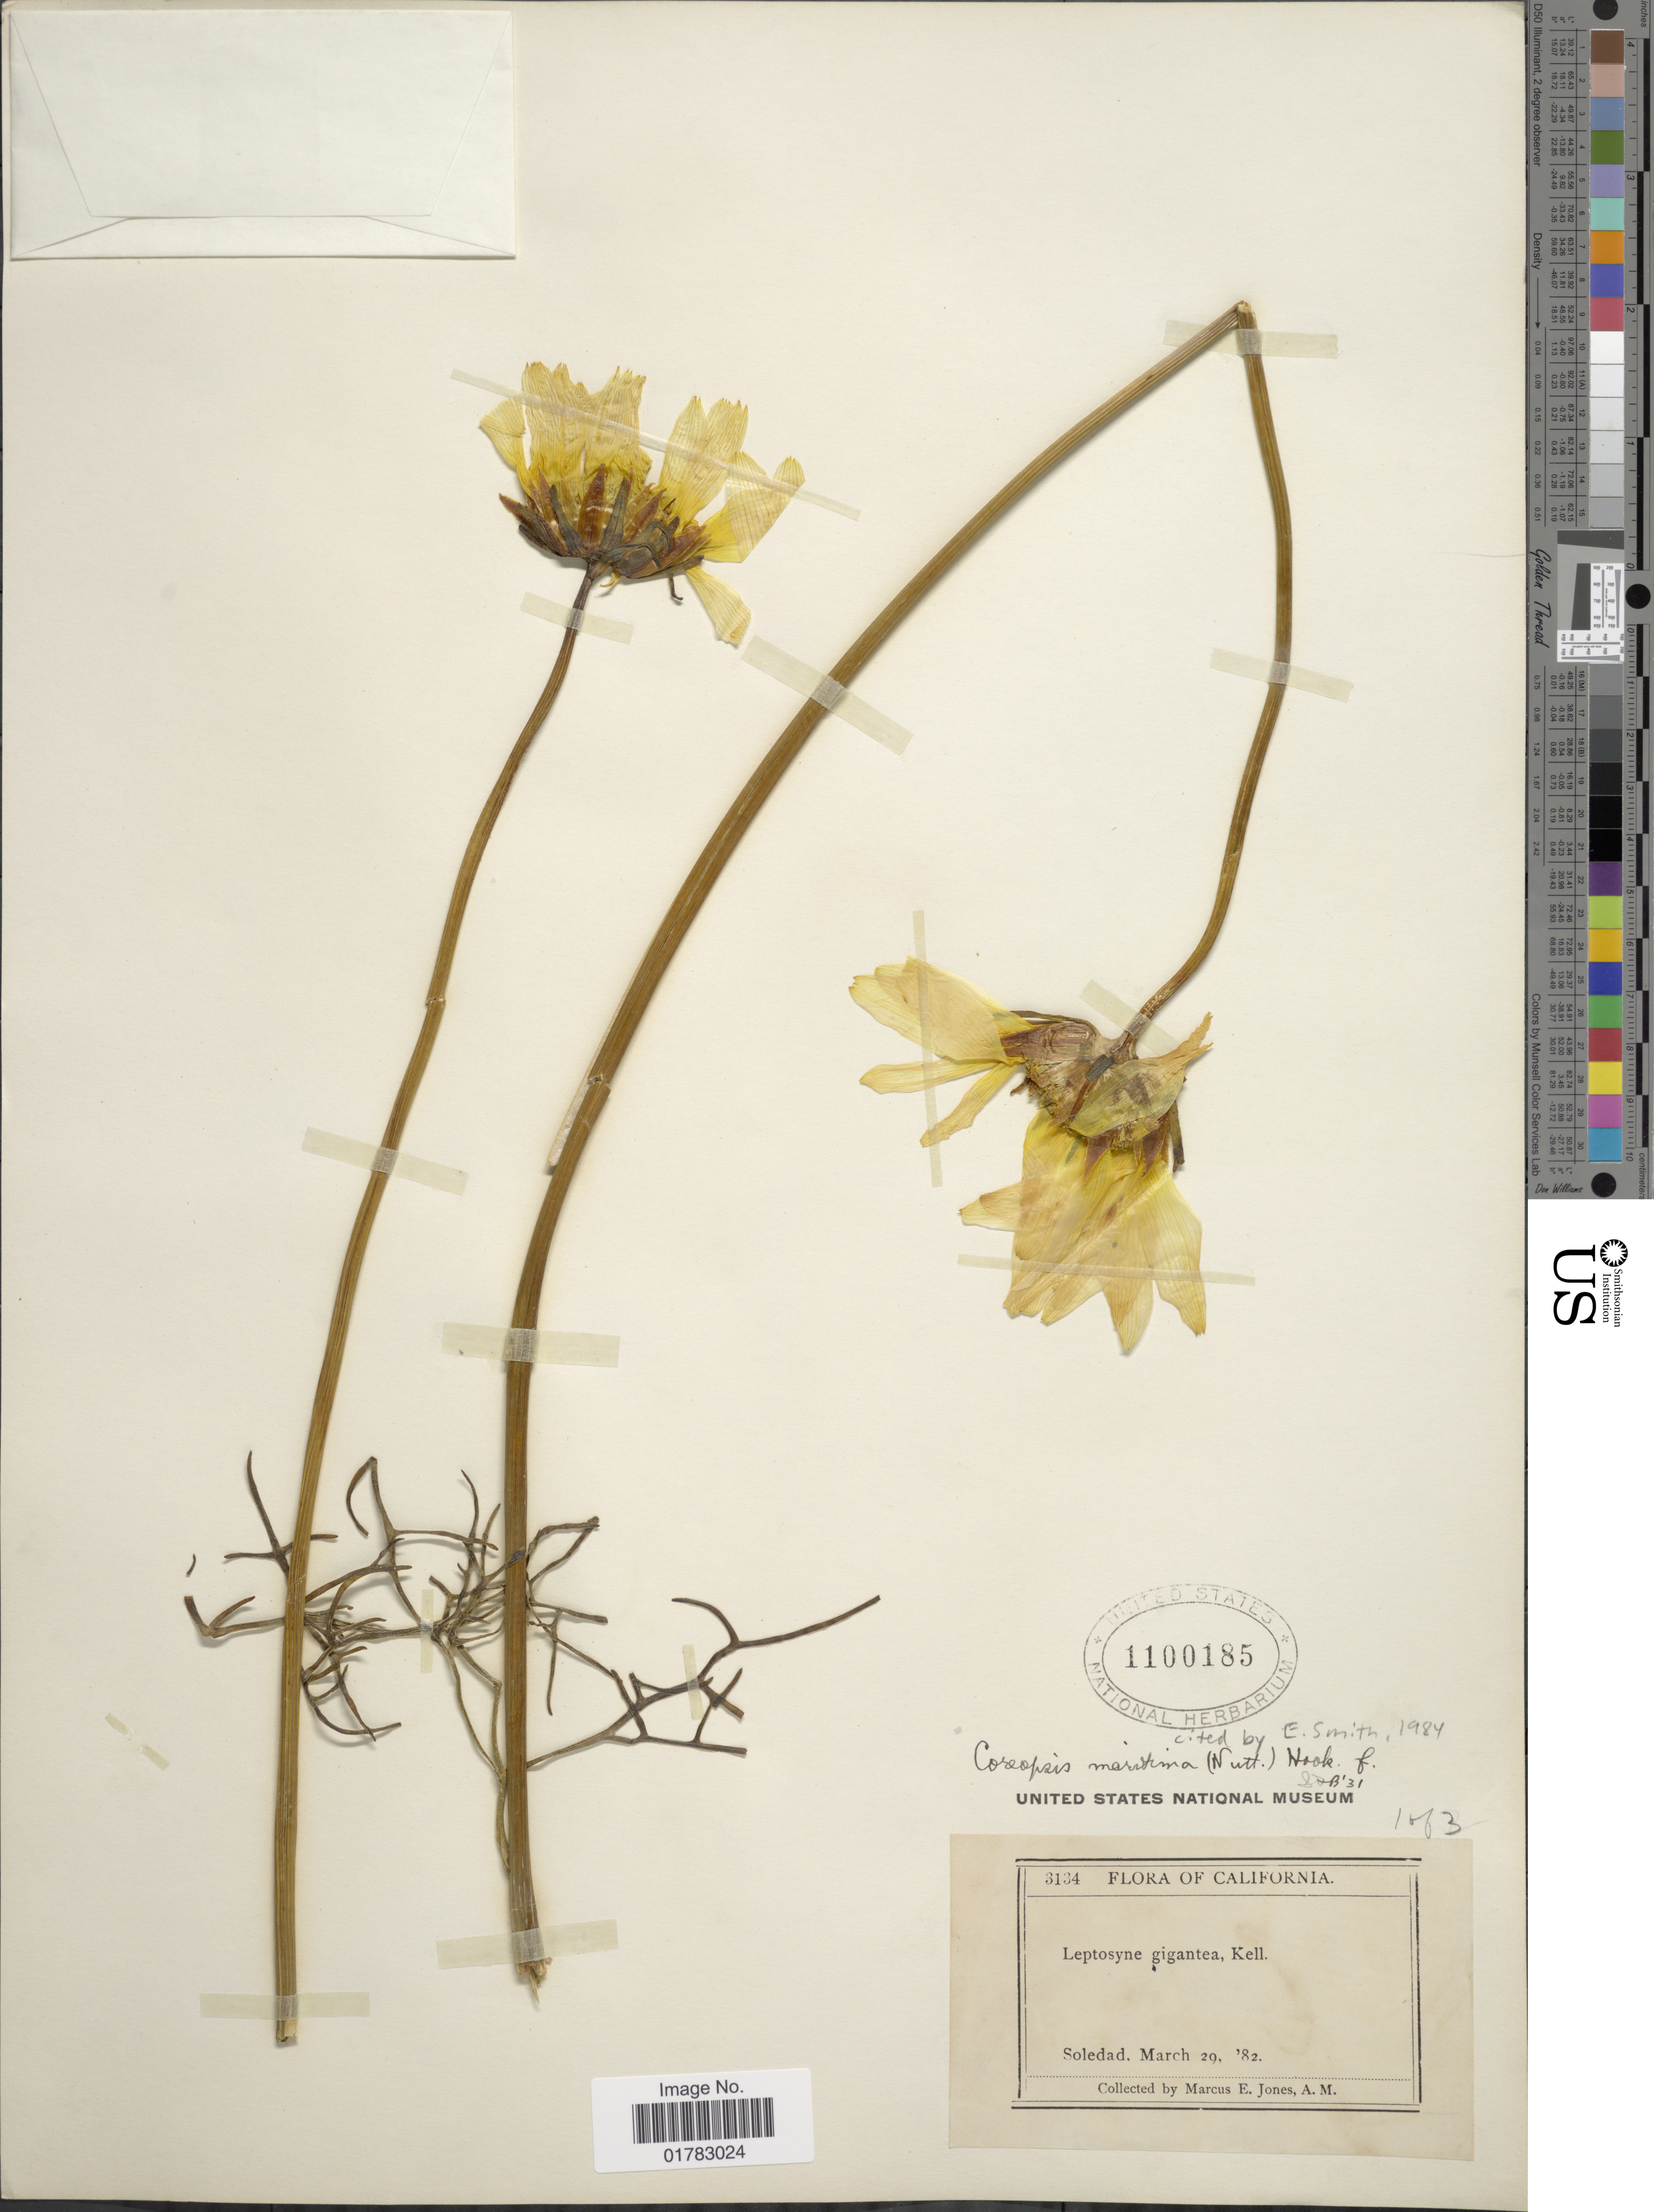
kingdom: Plantae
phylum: Tracheophyta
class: Magnoliopsida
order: Asterales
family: Asteraceae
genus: Coreopsis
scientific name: Coreopsis maritima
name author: (Nutt.) Hook. f.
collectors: M. E. Jones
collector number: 3134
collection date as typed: Transcribed d/m/y: 29/3/82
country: United States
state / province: California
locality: Soledad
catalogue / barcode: US 1100185